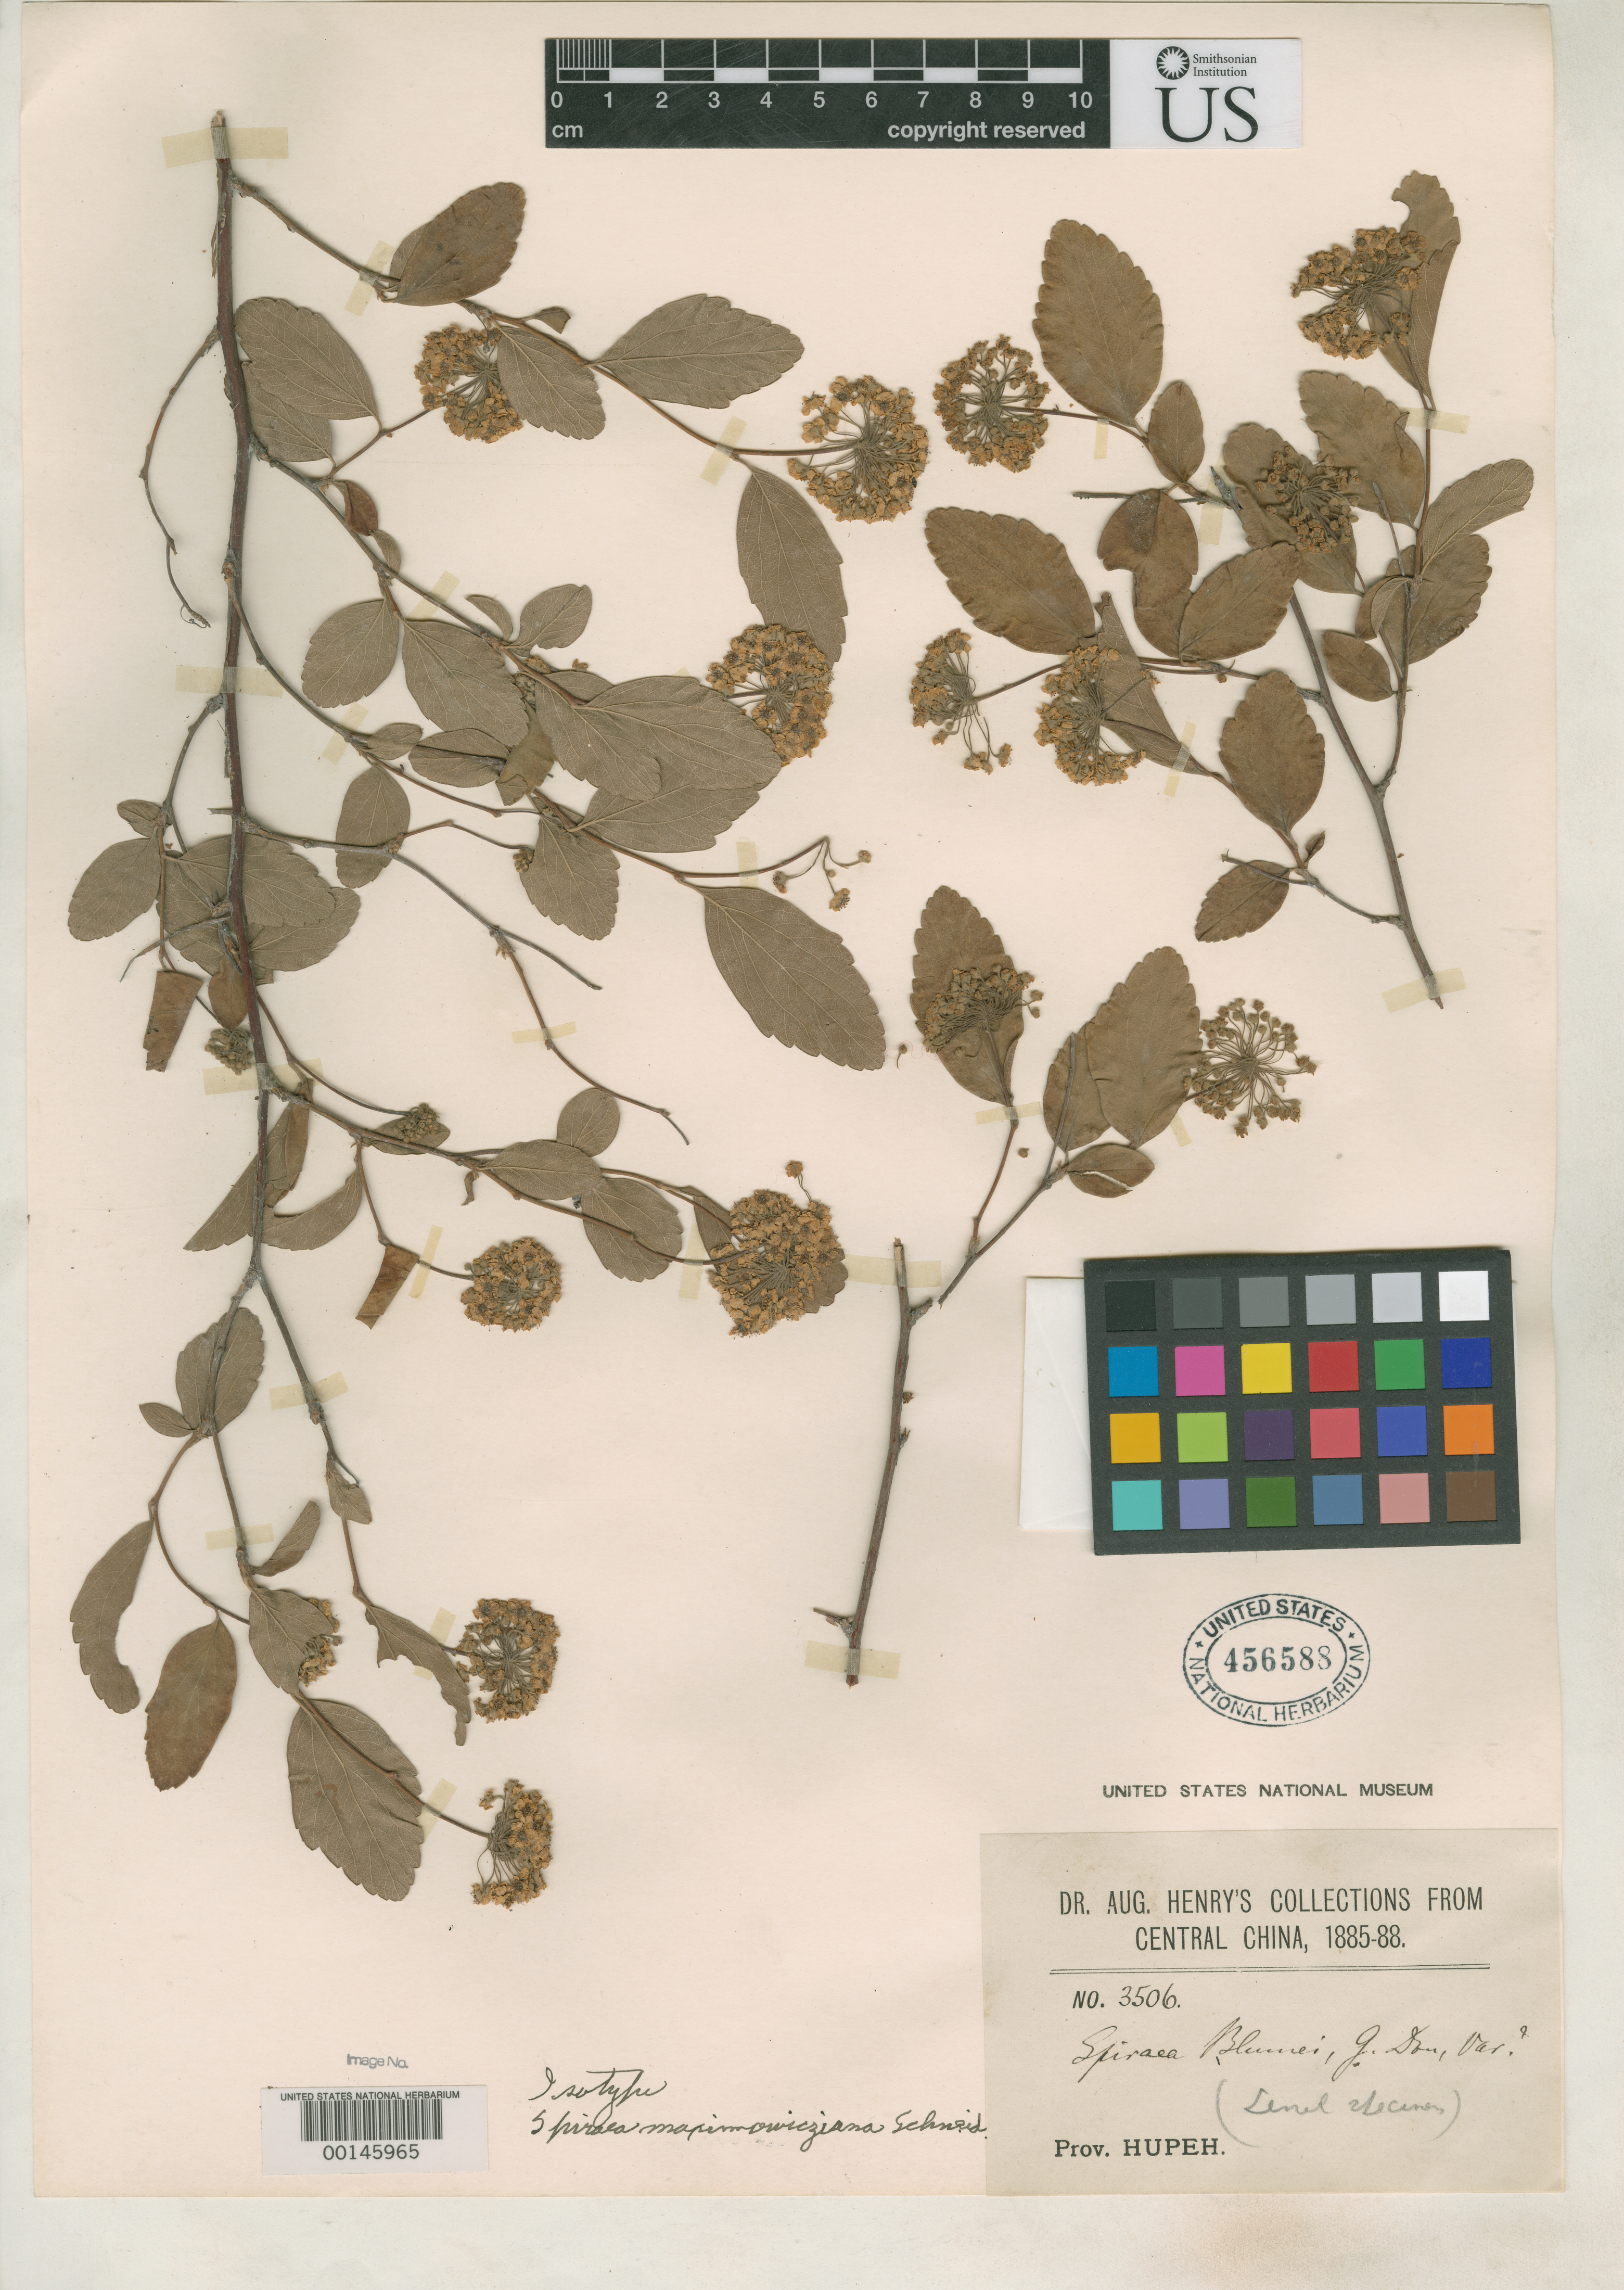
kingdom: Plantae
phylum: Tracheophyta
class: Magnoliopsida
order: Rosales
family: Rosaceae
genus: Spiraea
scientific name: Spiraea maximowicziana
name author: C.K. Schneid.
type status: Isotype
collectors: A. Henry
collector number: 3506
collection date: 1885/1888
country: China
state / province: Hubei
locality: Central China. Prov. Hupeh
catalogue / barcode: US 456588